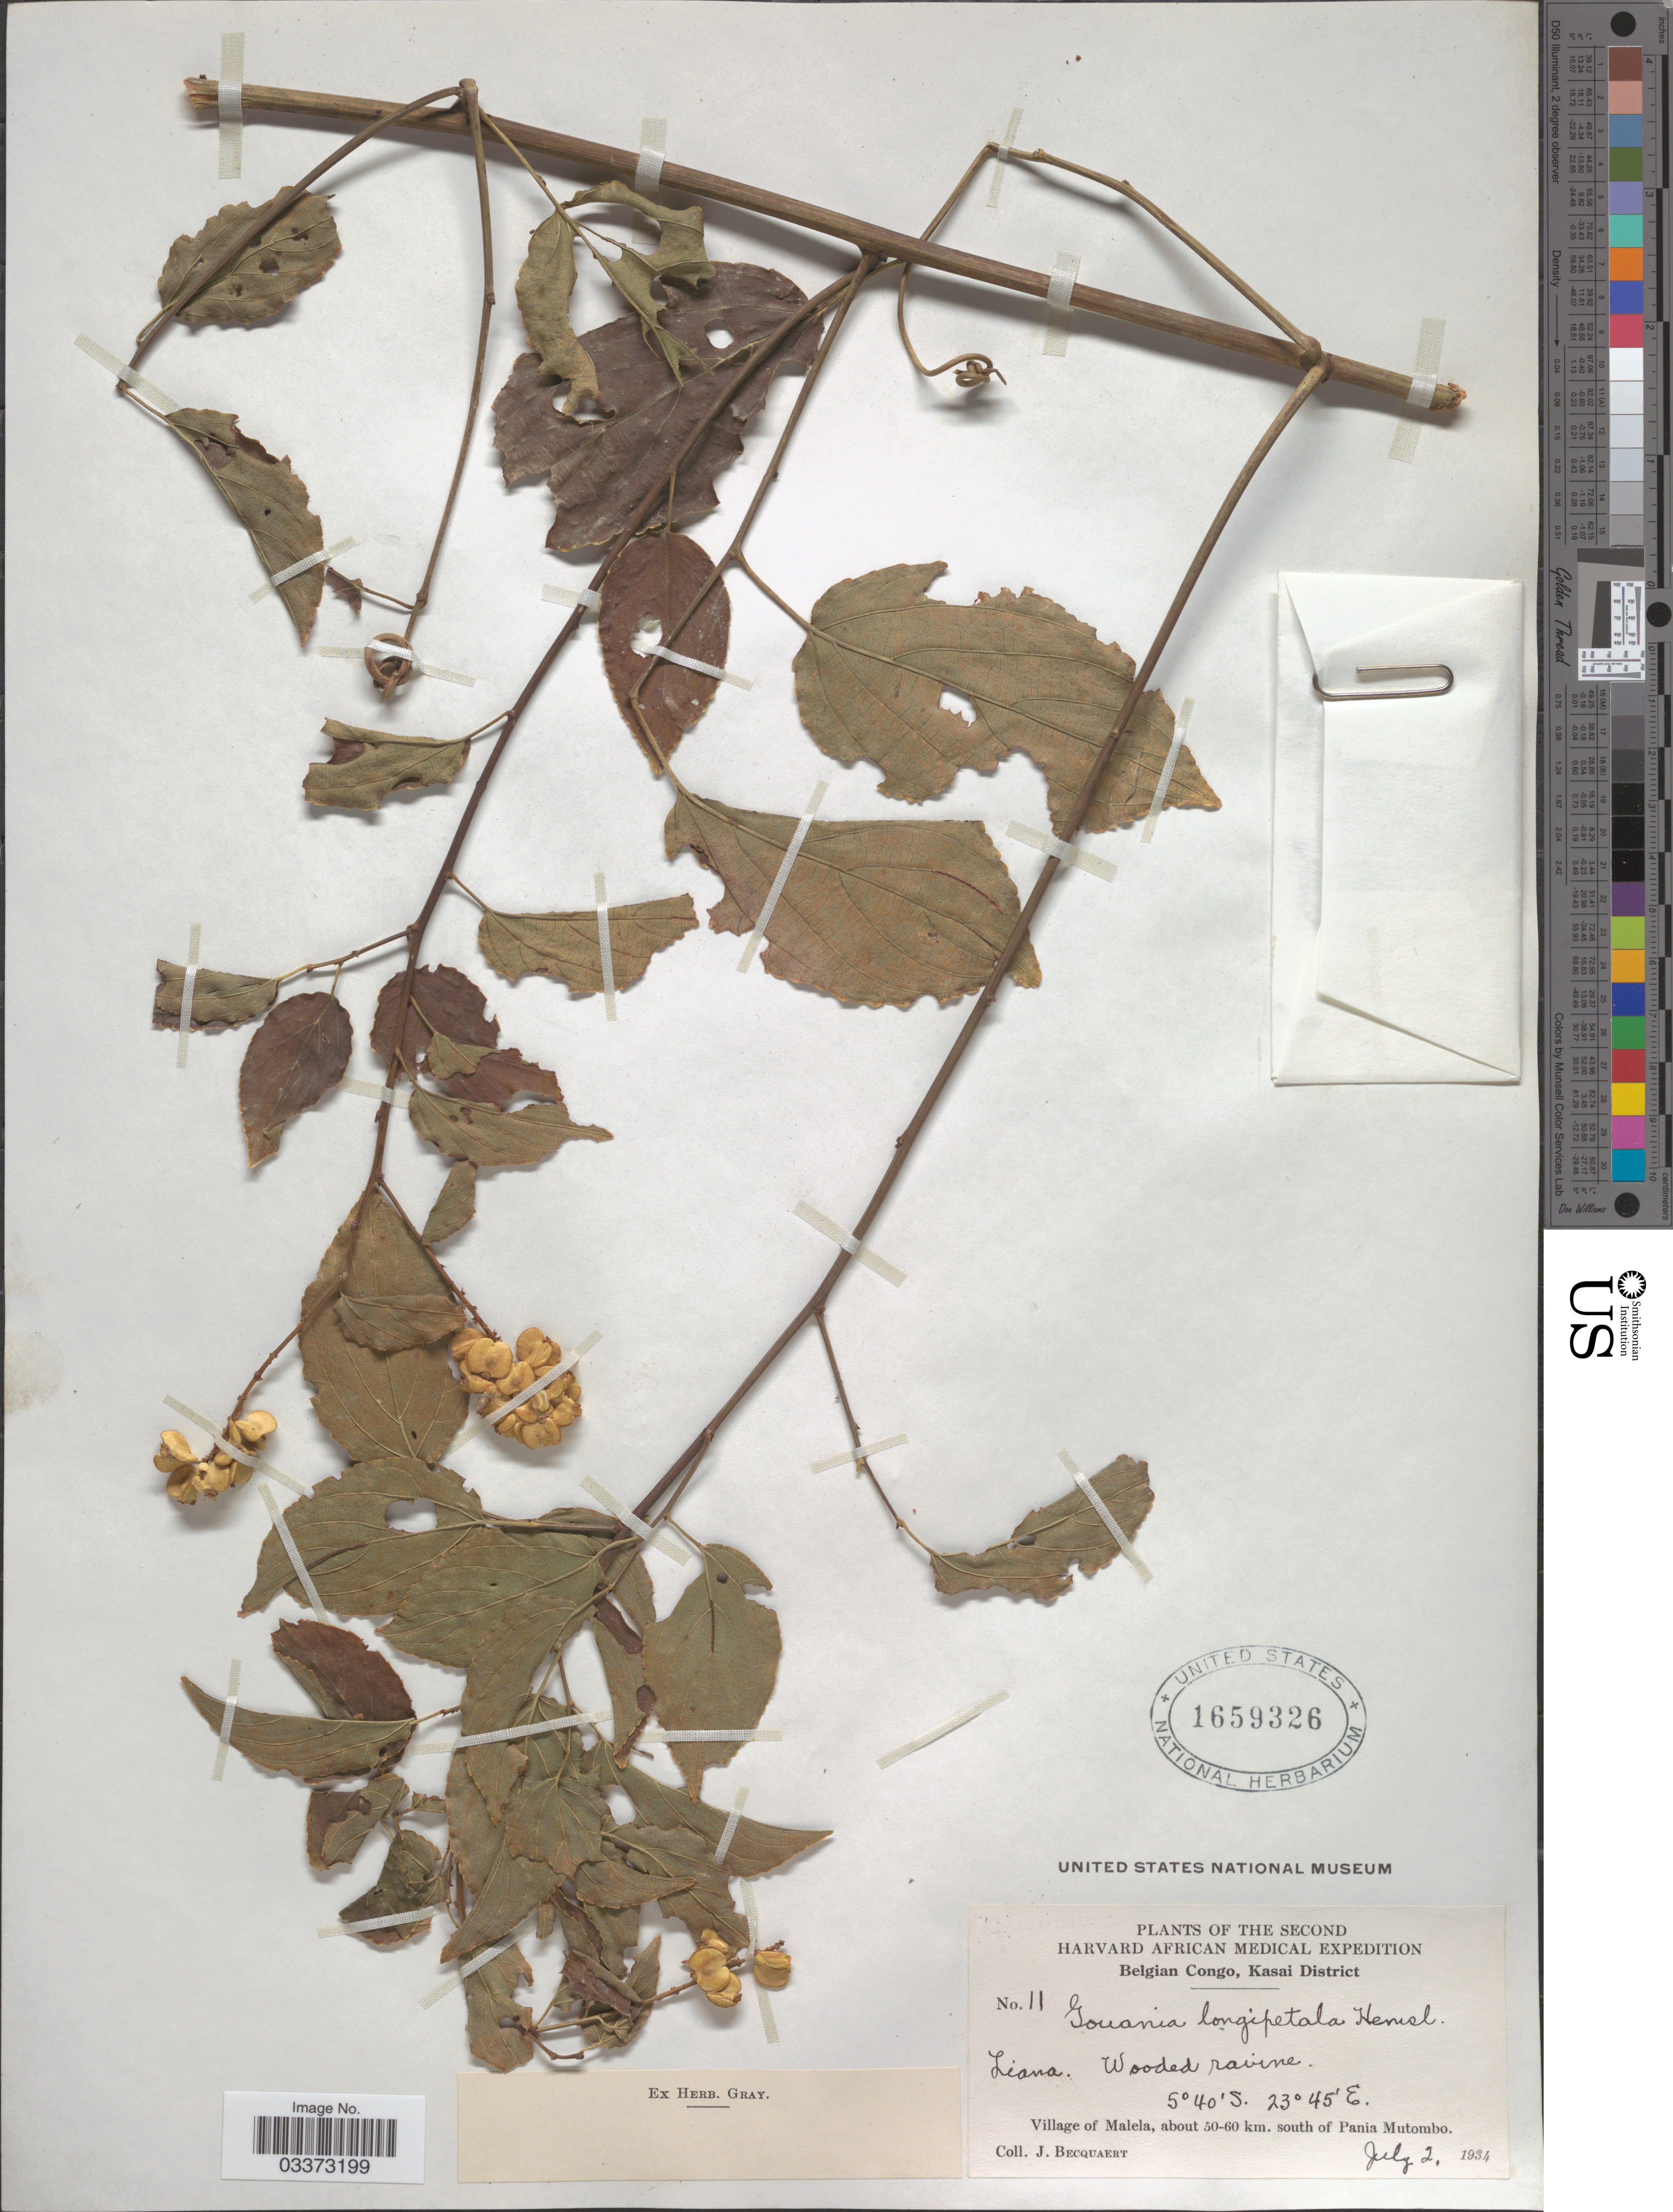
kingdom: Plantae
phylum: Tracheophyta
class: Magnoliopsida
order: Rosales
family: Rhamnaceae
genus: Gouania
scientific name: Gouania longipetala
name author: Hemsl.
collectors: J. Becquaert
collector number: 11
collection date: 1934-07-02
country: Congo, Democratic Republic of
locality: Belgian Congo, Kasai District. Village of Malela, about 50-60 km. south of Pania Mutombo.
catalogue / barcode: US 1659326